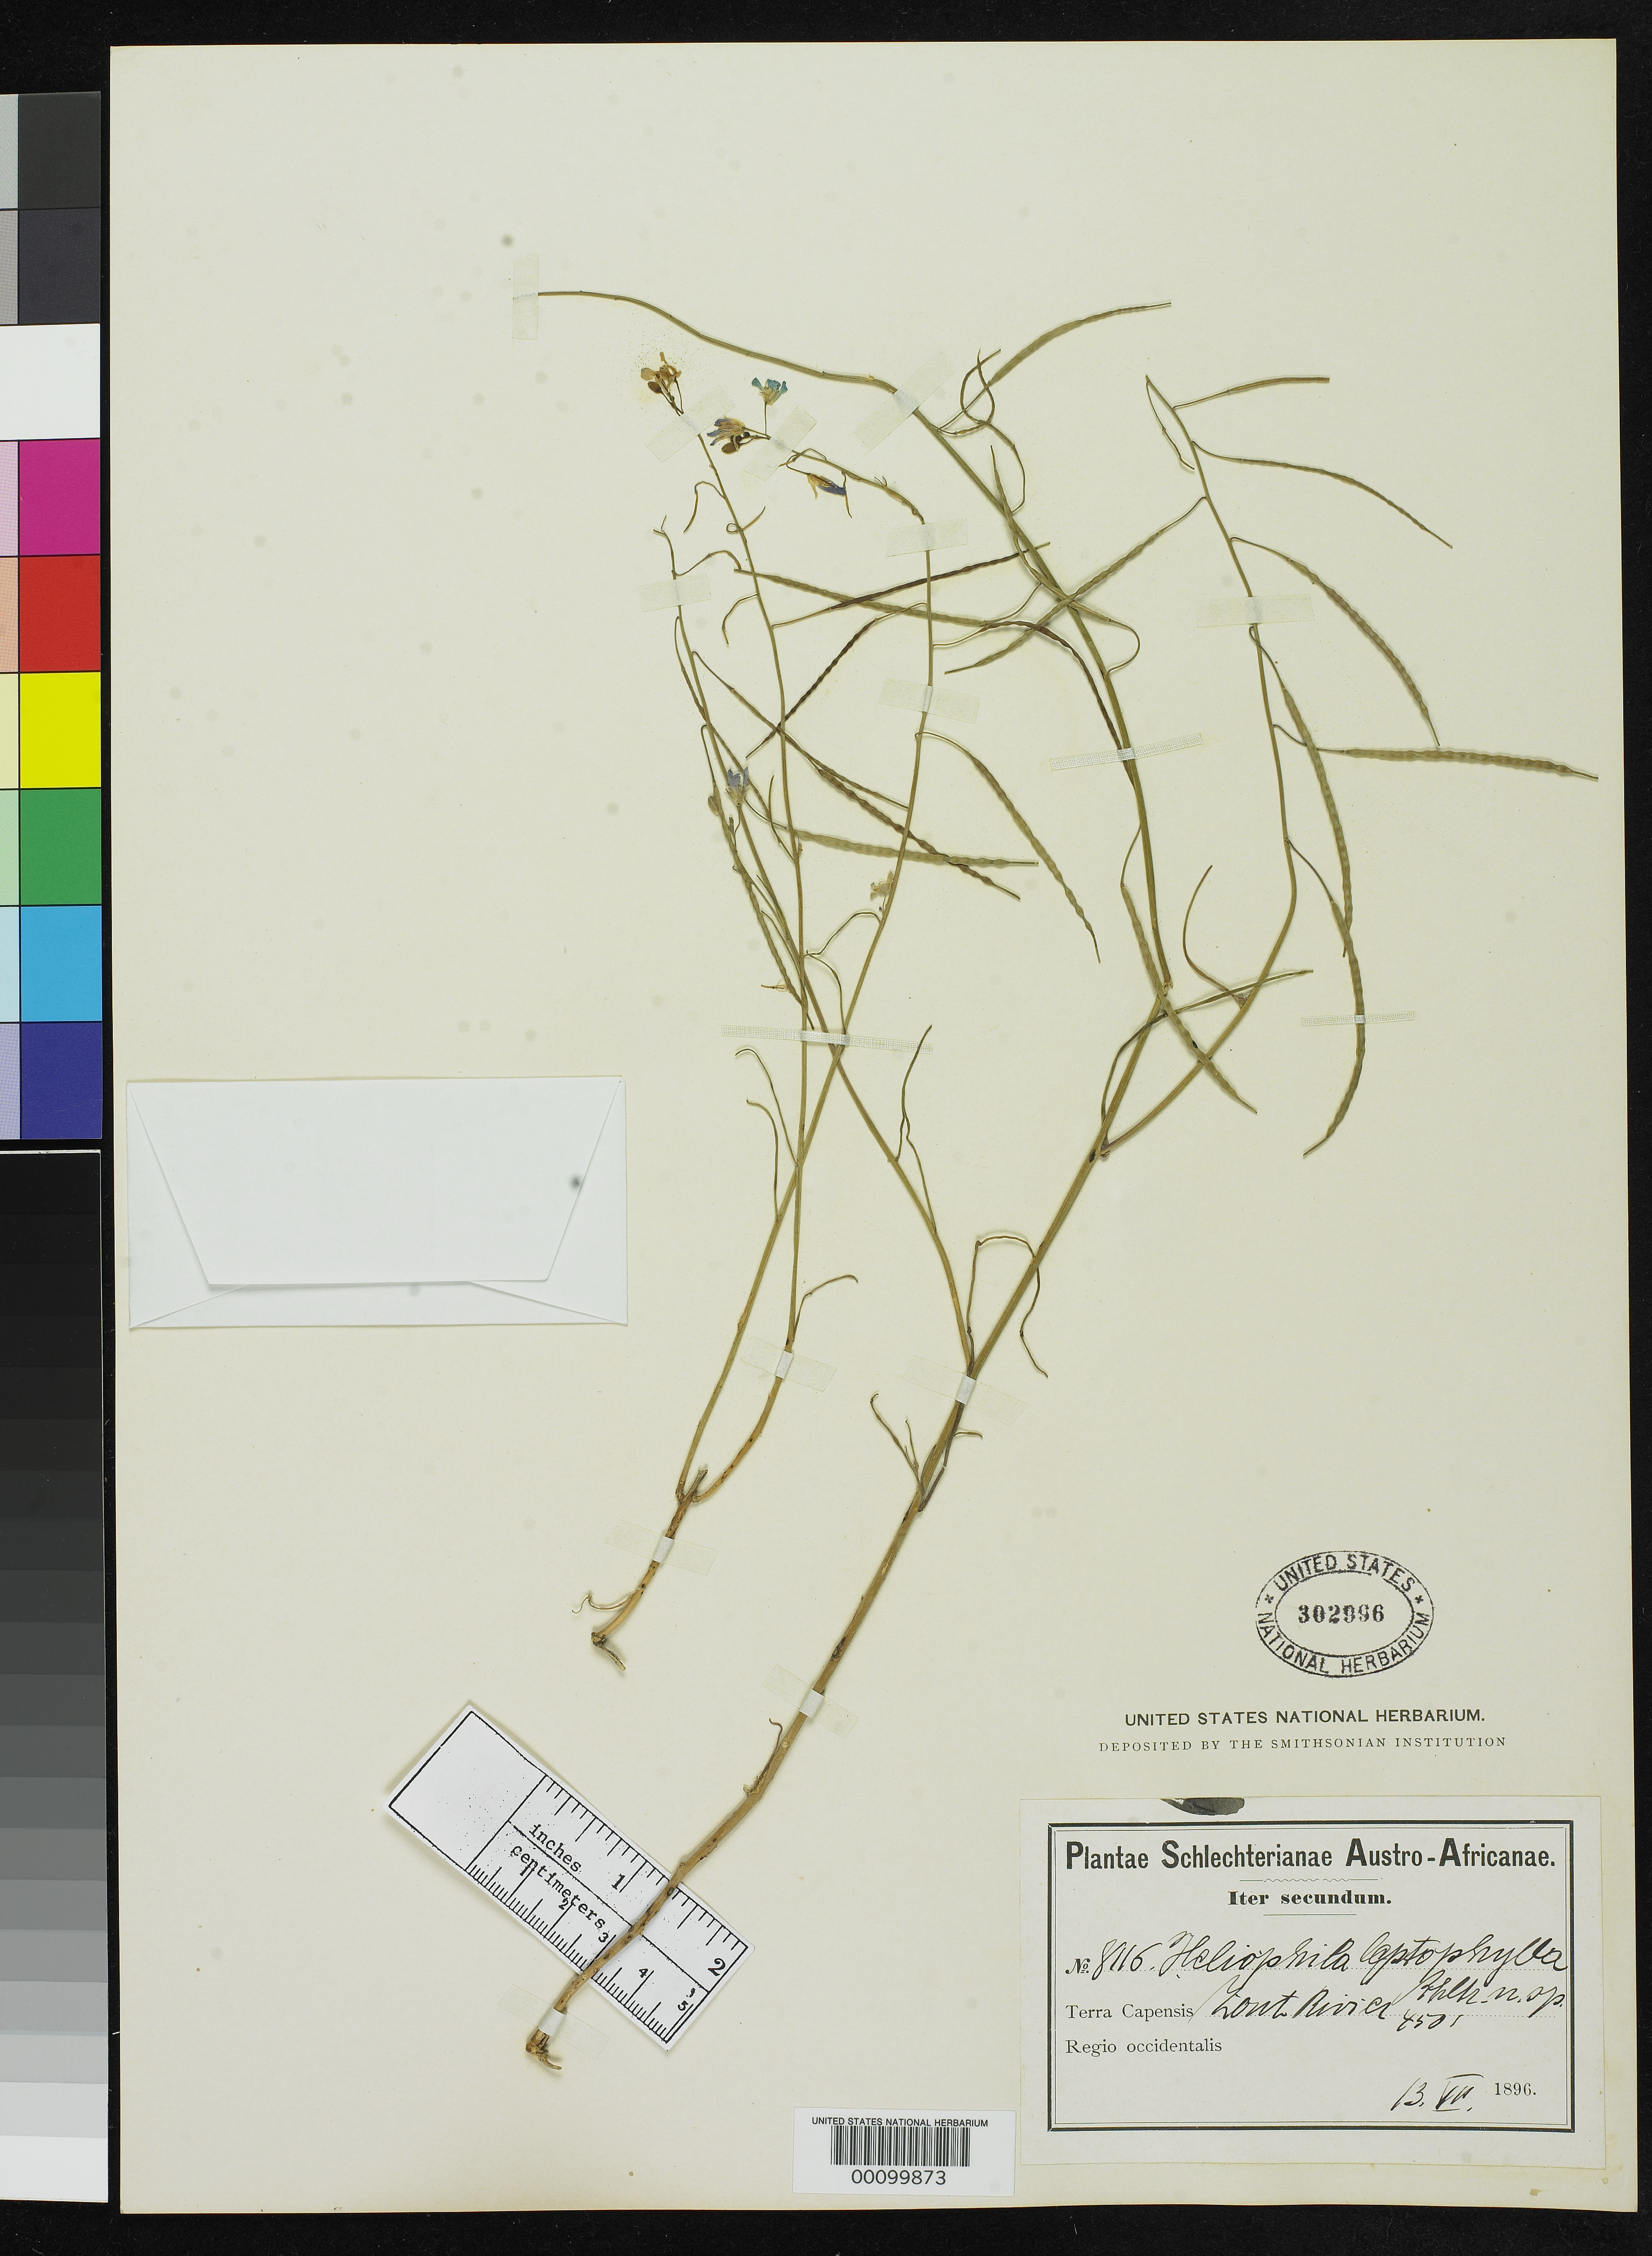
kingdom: Plantae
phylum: Tracheophyta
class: Magnoliopsida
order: Brassicales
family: Brassicaceae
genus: Heliophila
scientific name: Heliophila leptophylla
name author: Schltr.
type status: Isotype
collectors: F. R. R. Schlechter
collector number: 8116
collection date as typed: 13 Jul 1896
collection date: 1896-07-13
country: South Africa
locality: Namaquensi region.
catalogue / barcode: US 302996